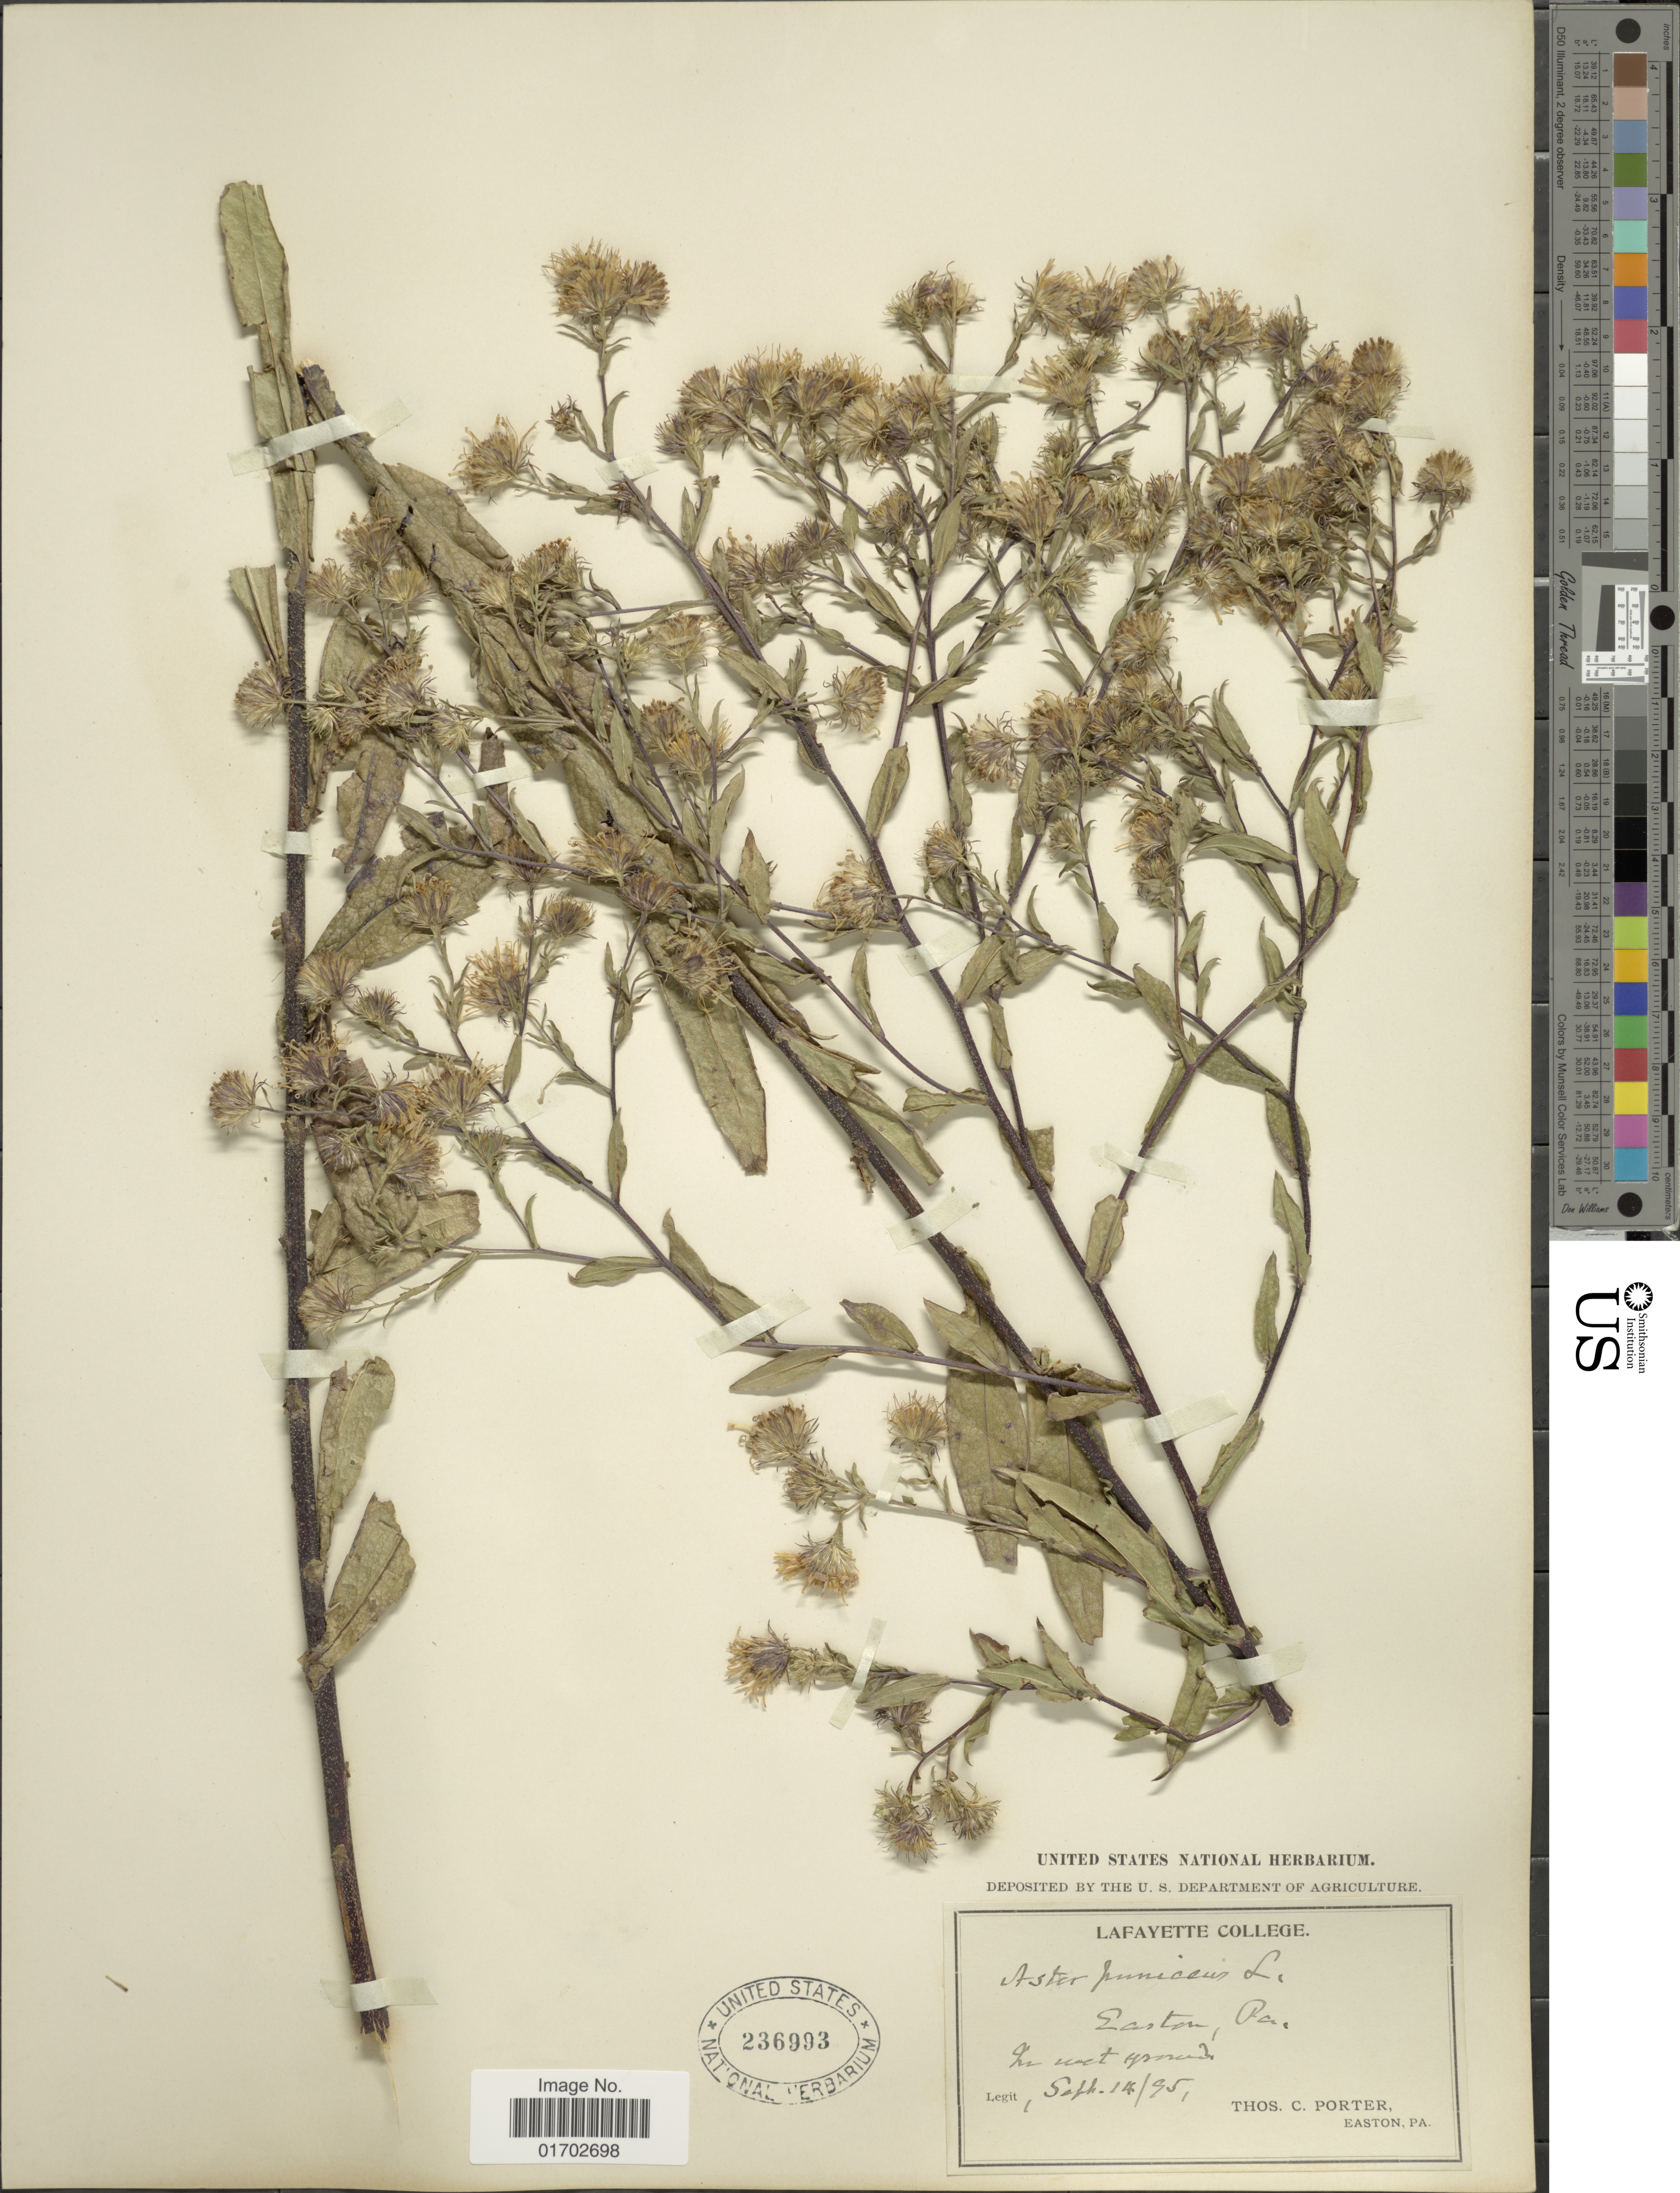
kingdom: Plantae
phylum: Tracheophyta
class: Magnoliopsida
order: Asterales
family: Asteraceae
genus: Symphyotrichum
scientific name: Symphyotrichum puniceum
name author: (L.) Á. Löve & D. Löve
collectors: T. C. Porter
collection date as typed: Transcribed d/m/y: 14/9/95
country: United States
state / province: Pennsylvania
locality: Easton, In wet ground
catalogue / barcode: US 236993